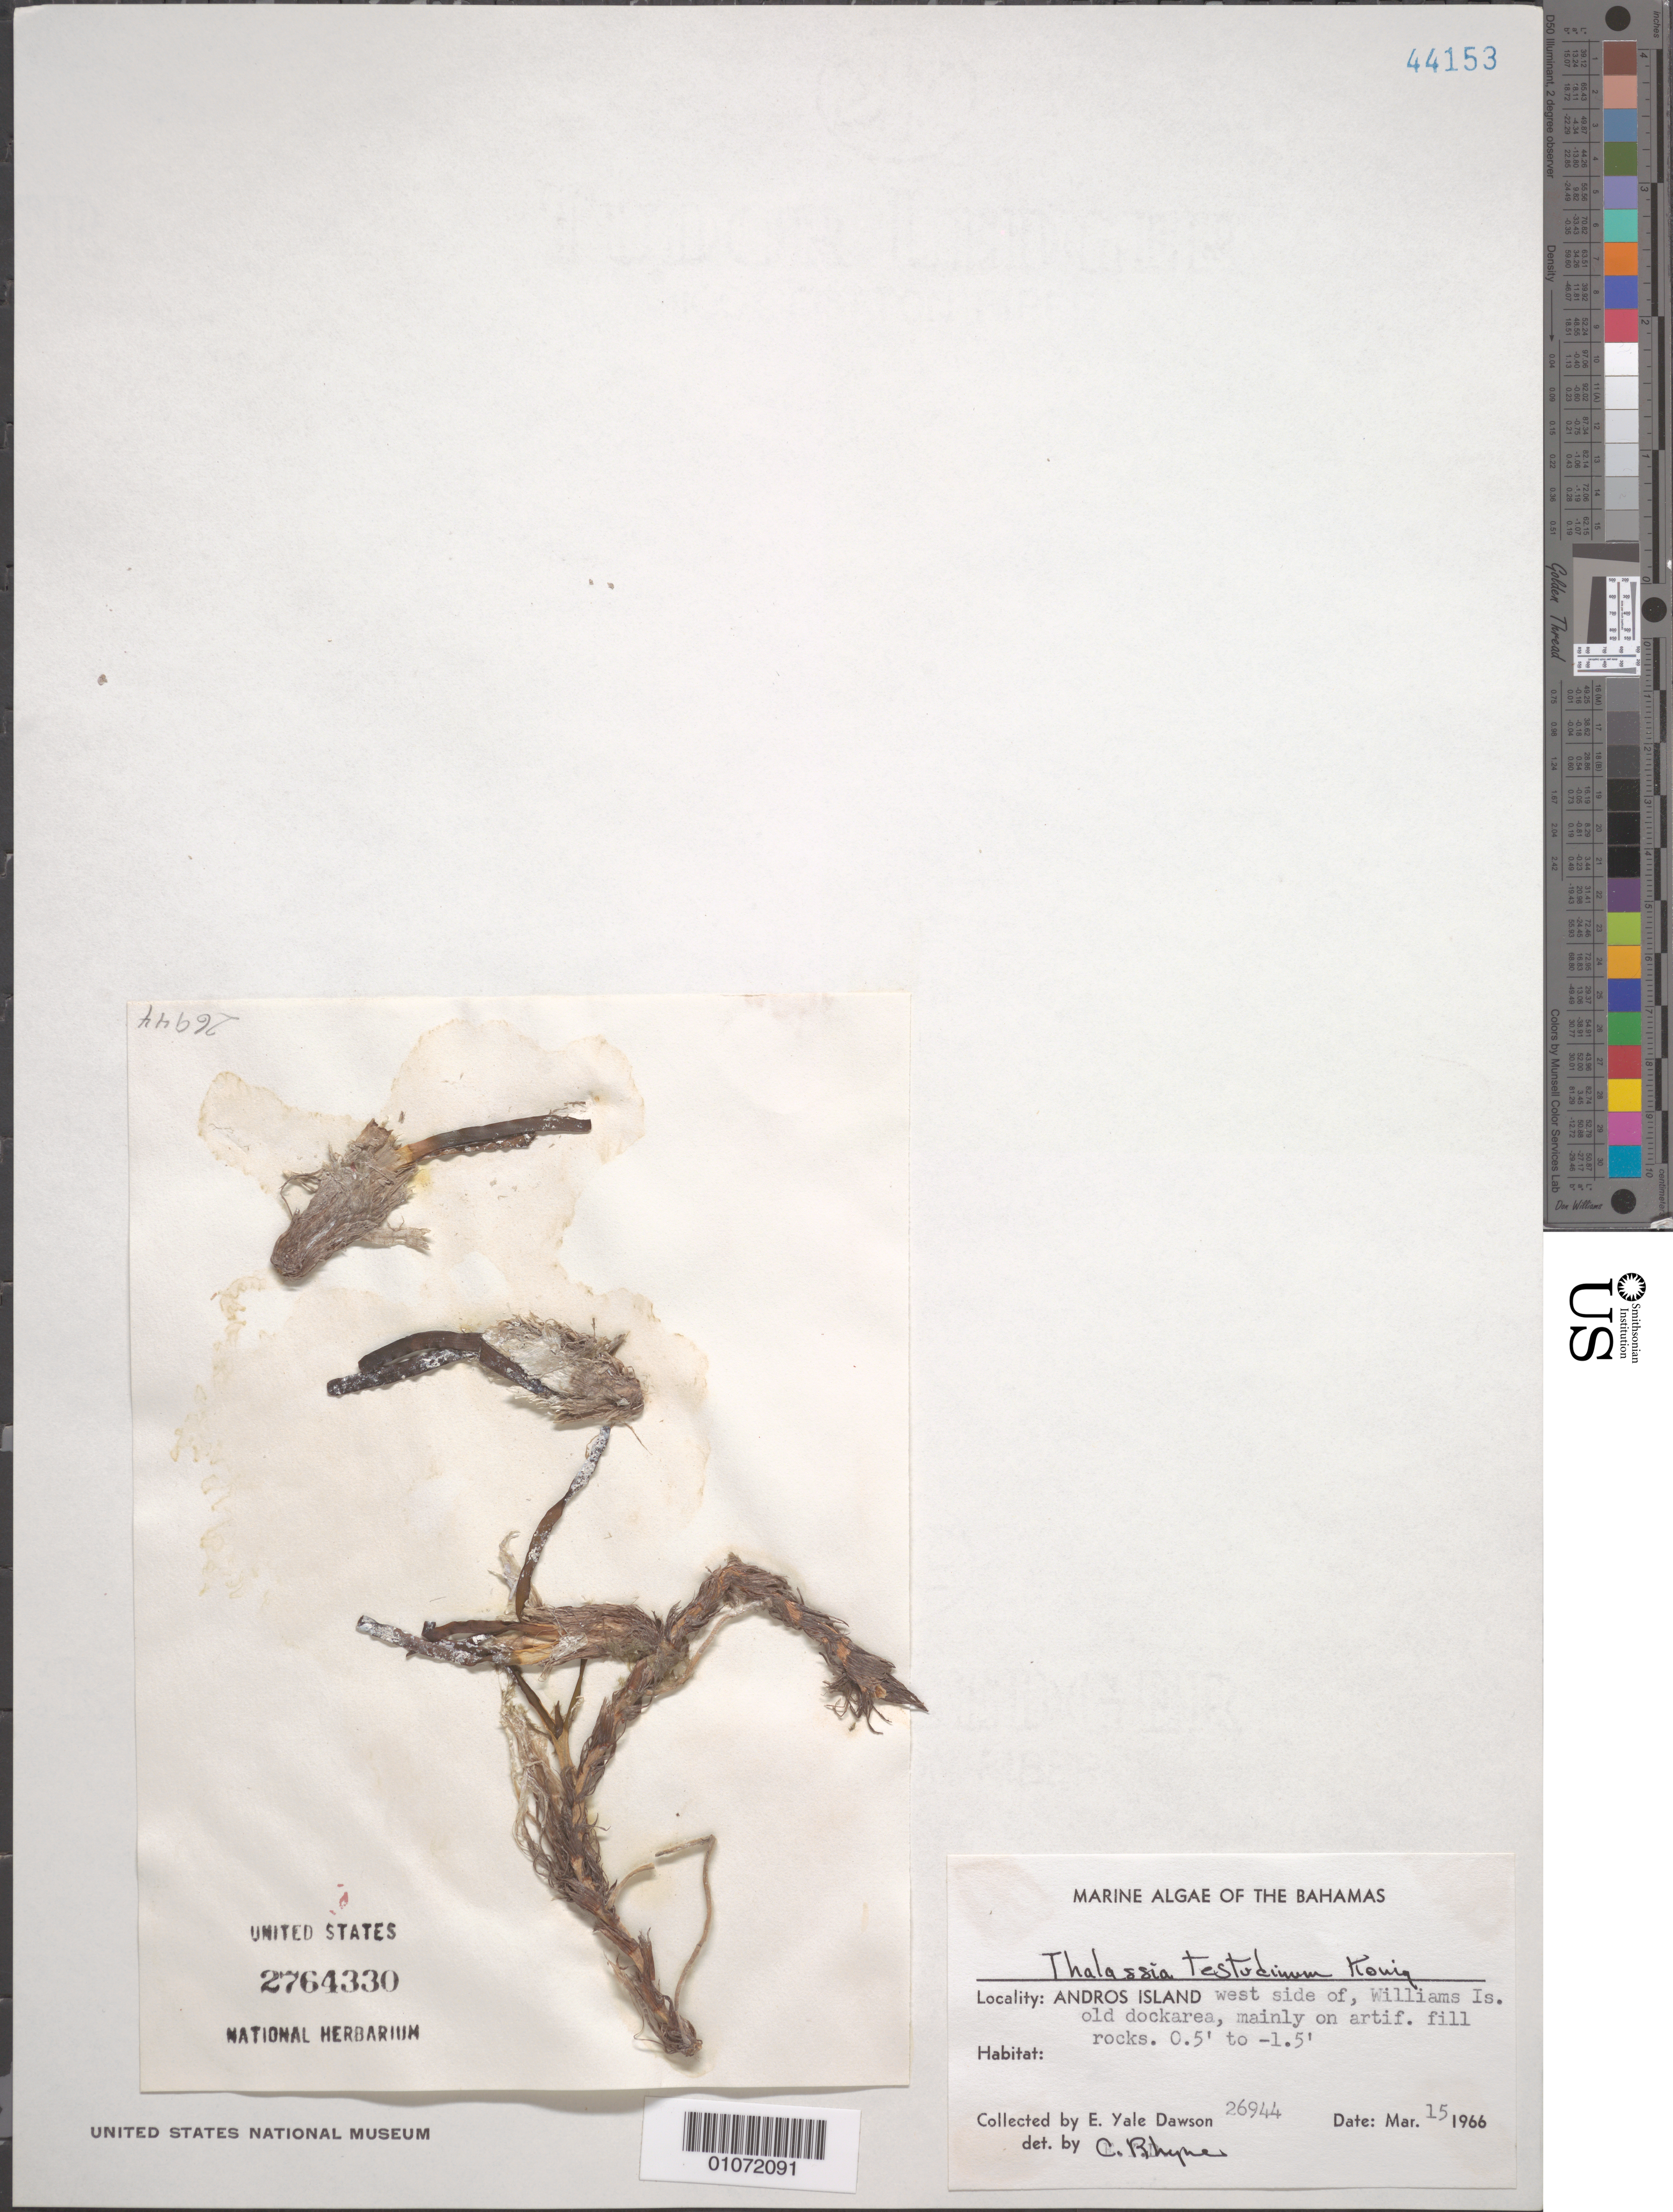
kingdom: Plantae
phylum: Tracheophyta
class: Liliopsida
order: Alismatales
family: Hydrocharitaceae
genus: Thalassia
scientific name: Thalassia testudinum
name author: Banks & Sol. ex K.D. Koenig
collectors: E. Y. Dawson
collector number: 26944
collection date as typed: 15 Mar 1966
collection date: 1966-03-15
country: Bahamas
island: Andros I.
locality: West side of Williams Is. Old dock area, mainly on artificial fill rocks.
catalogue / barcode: US 2764330